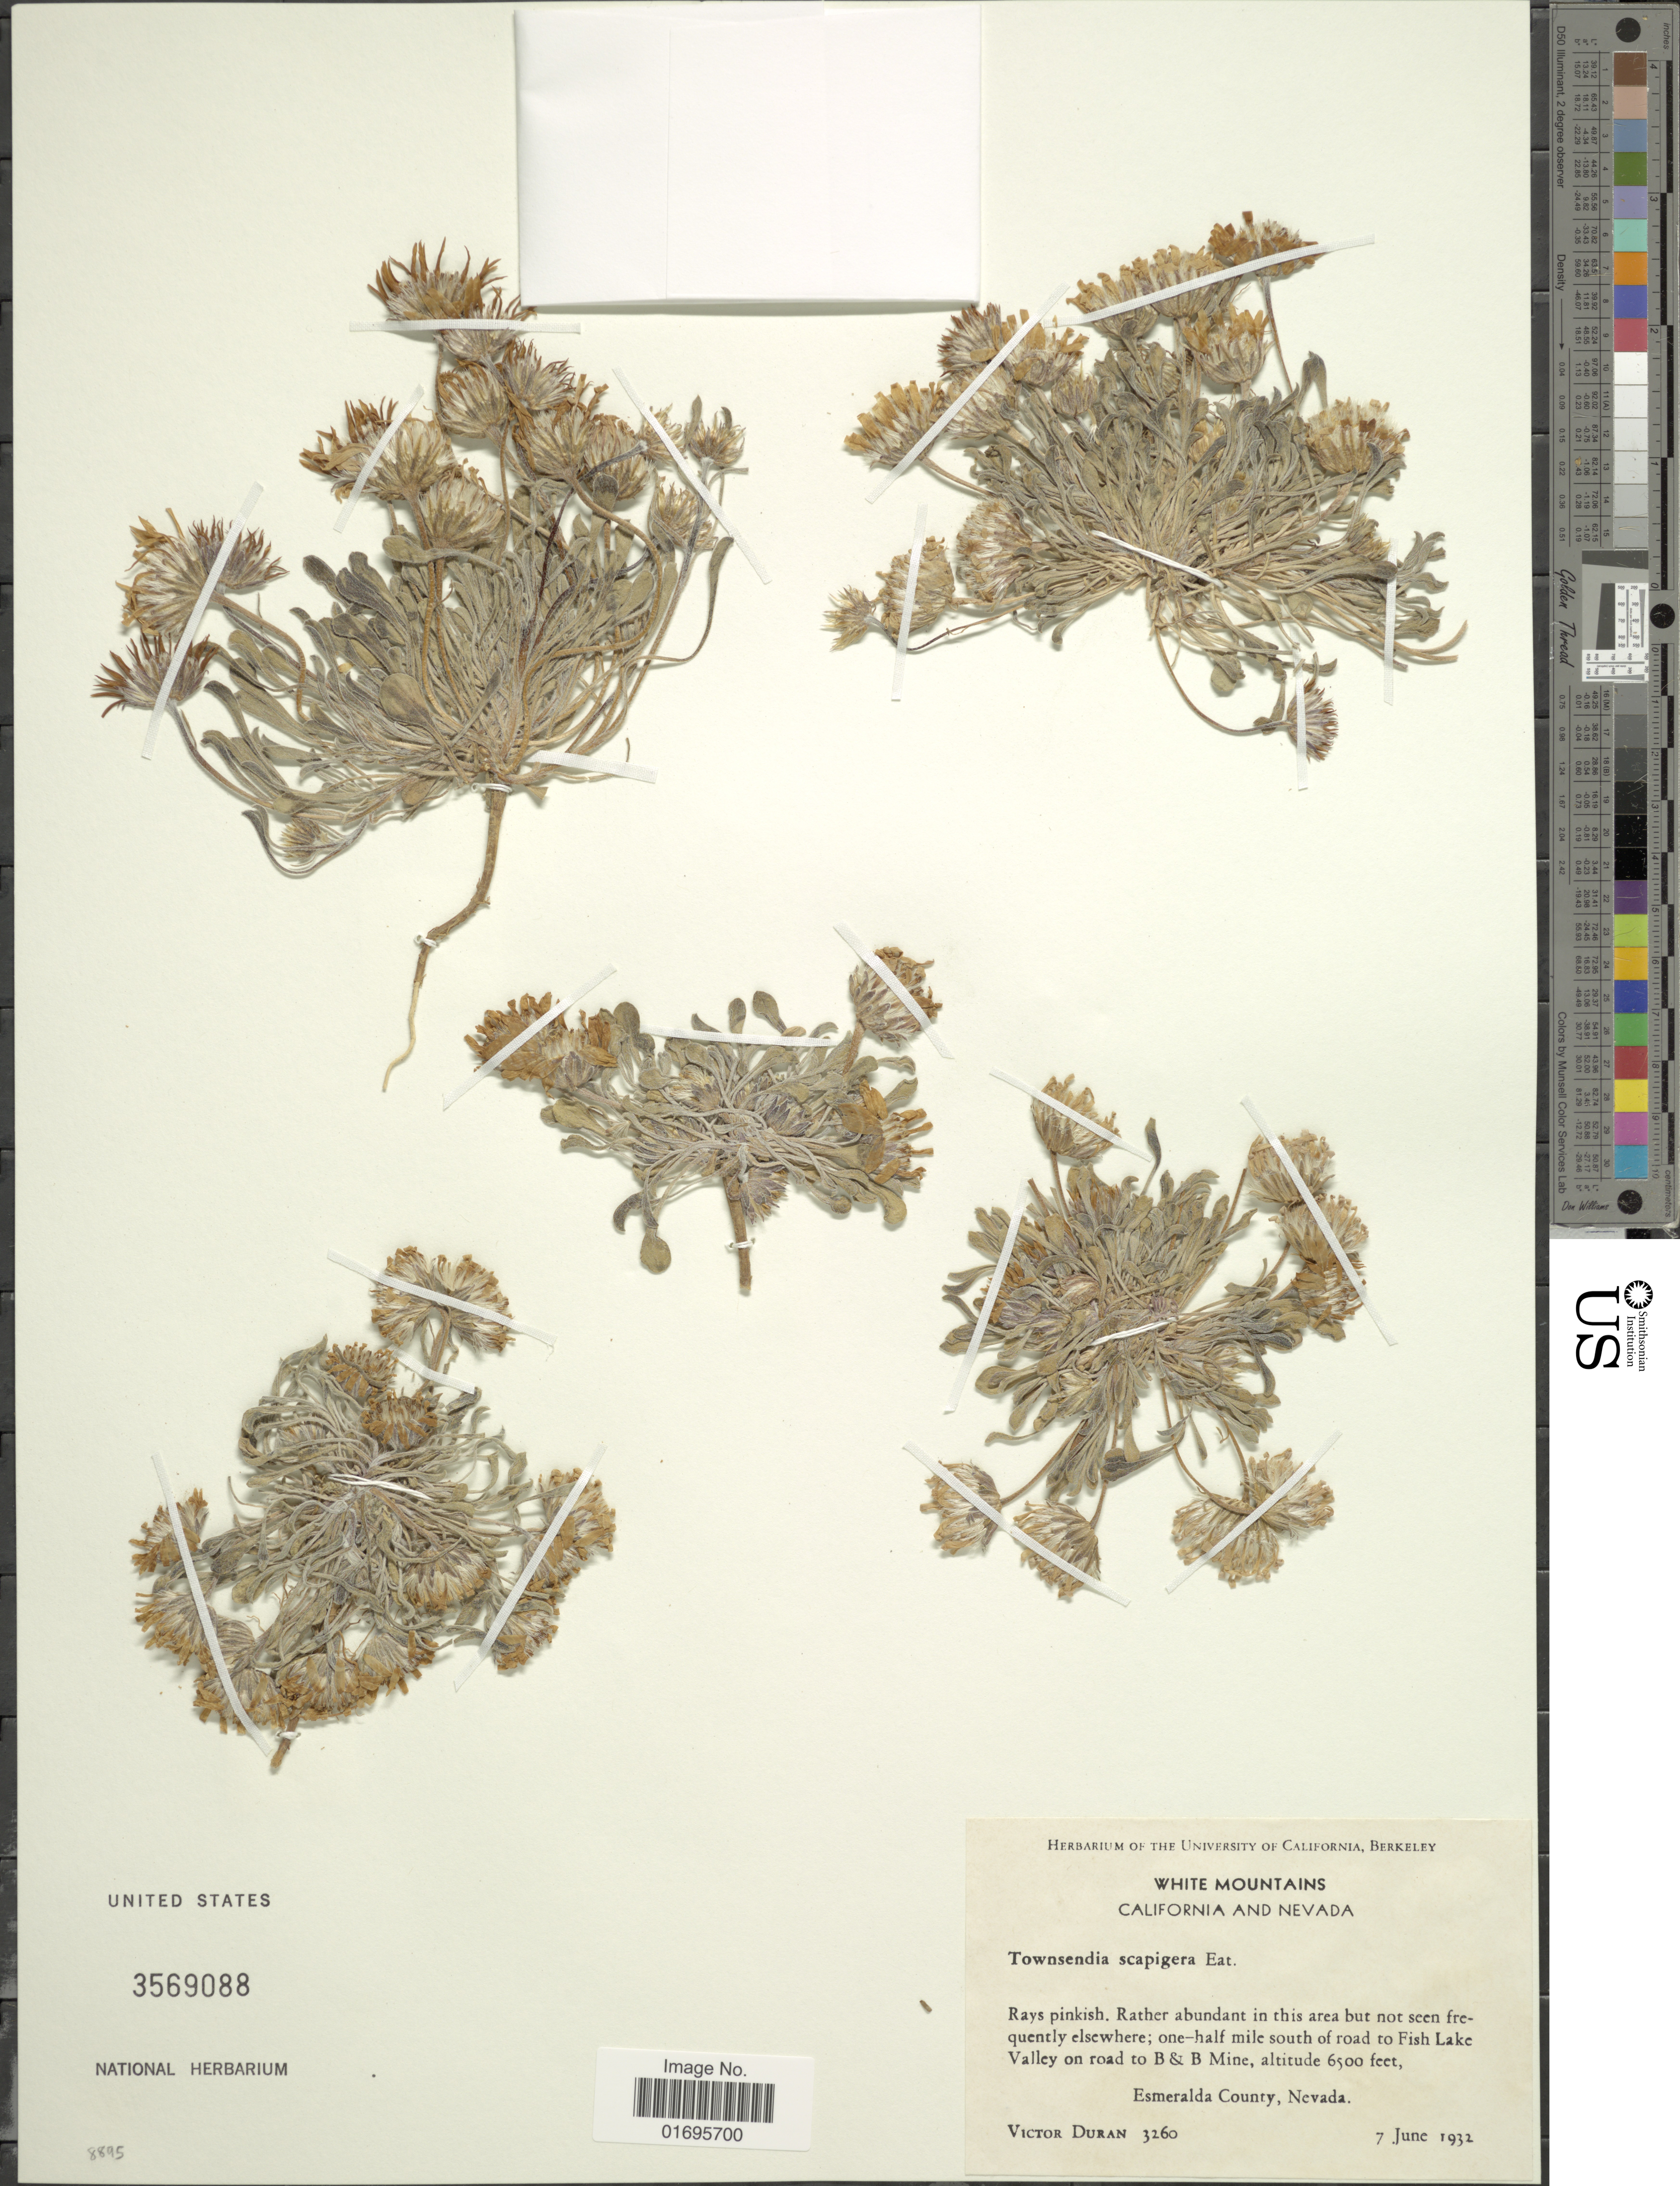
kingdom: Plantae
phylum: Tracheophyta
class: Magnoliopsida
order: Asterales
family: Asteraceae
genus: Townsendia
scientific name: Townsendia scapigera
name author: D.C. Eaton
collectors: V. Duran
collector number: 3260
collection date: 1932-06-07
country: United States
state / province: Nevada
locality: White Mountains, Rays pinkish, rather abundant in this area but not seen frequently elsewhere; one-half mile south of road to Fish Lake Valley on road to B&B Mine, Esmeralda County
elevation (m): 1981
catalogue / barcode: US 3569088